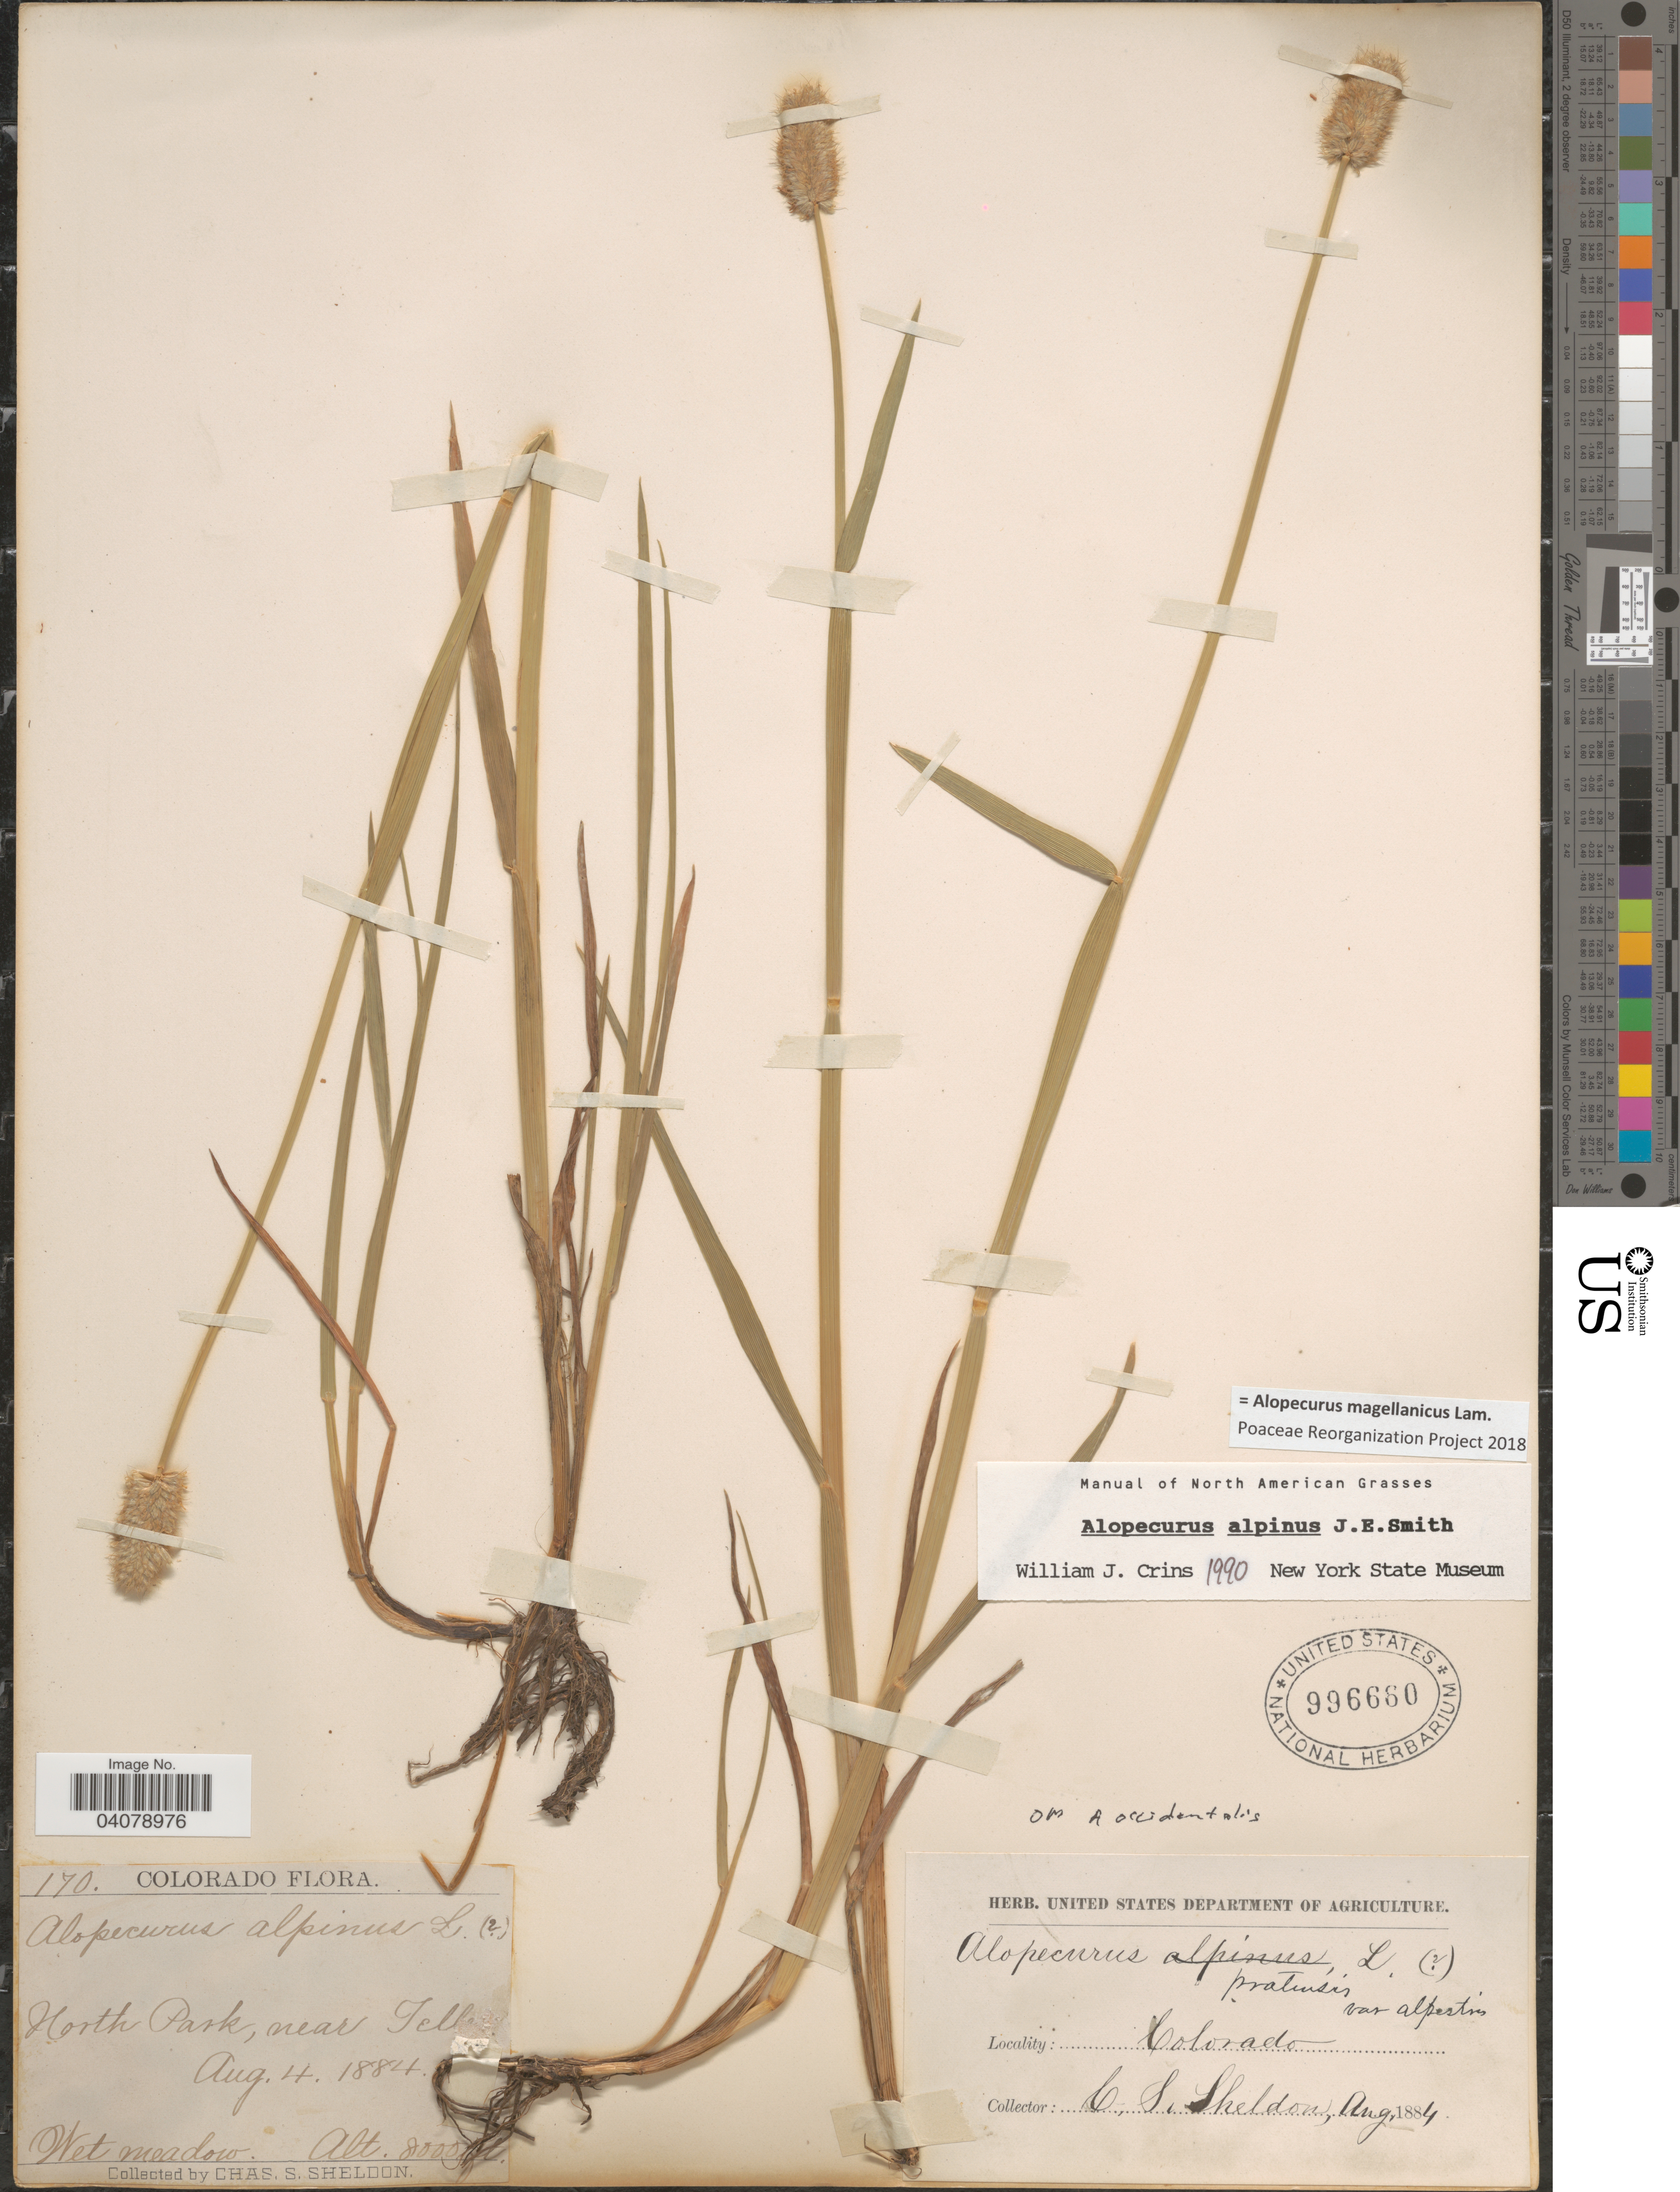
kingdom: Plantae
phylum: Tracheophyta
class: Liliopsida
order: Poales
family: Poaceae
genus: Alopecurus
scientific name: Alopecurus magellanicus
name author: Lam.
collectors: C. S. Sheldon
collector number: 170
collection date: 1884-08-04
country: United States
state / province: Colorado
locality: North Park, near Tel [illegible text].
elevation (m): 2438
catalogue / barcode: US 996660